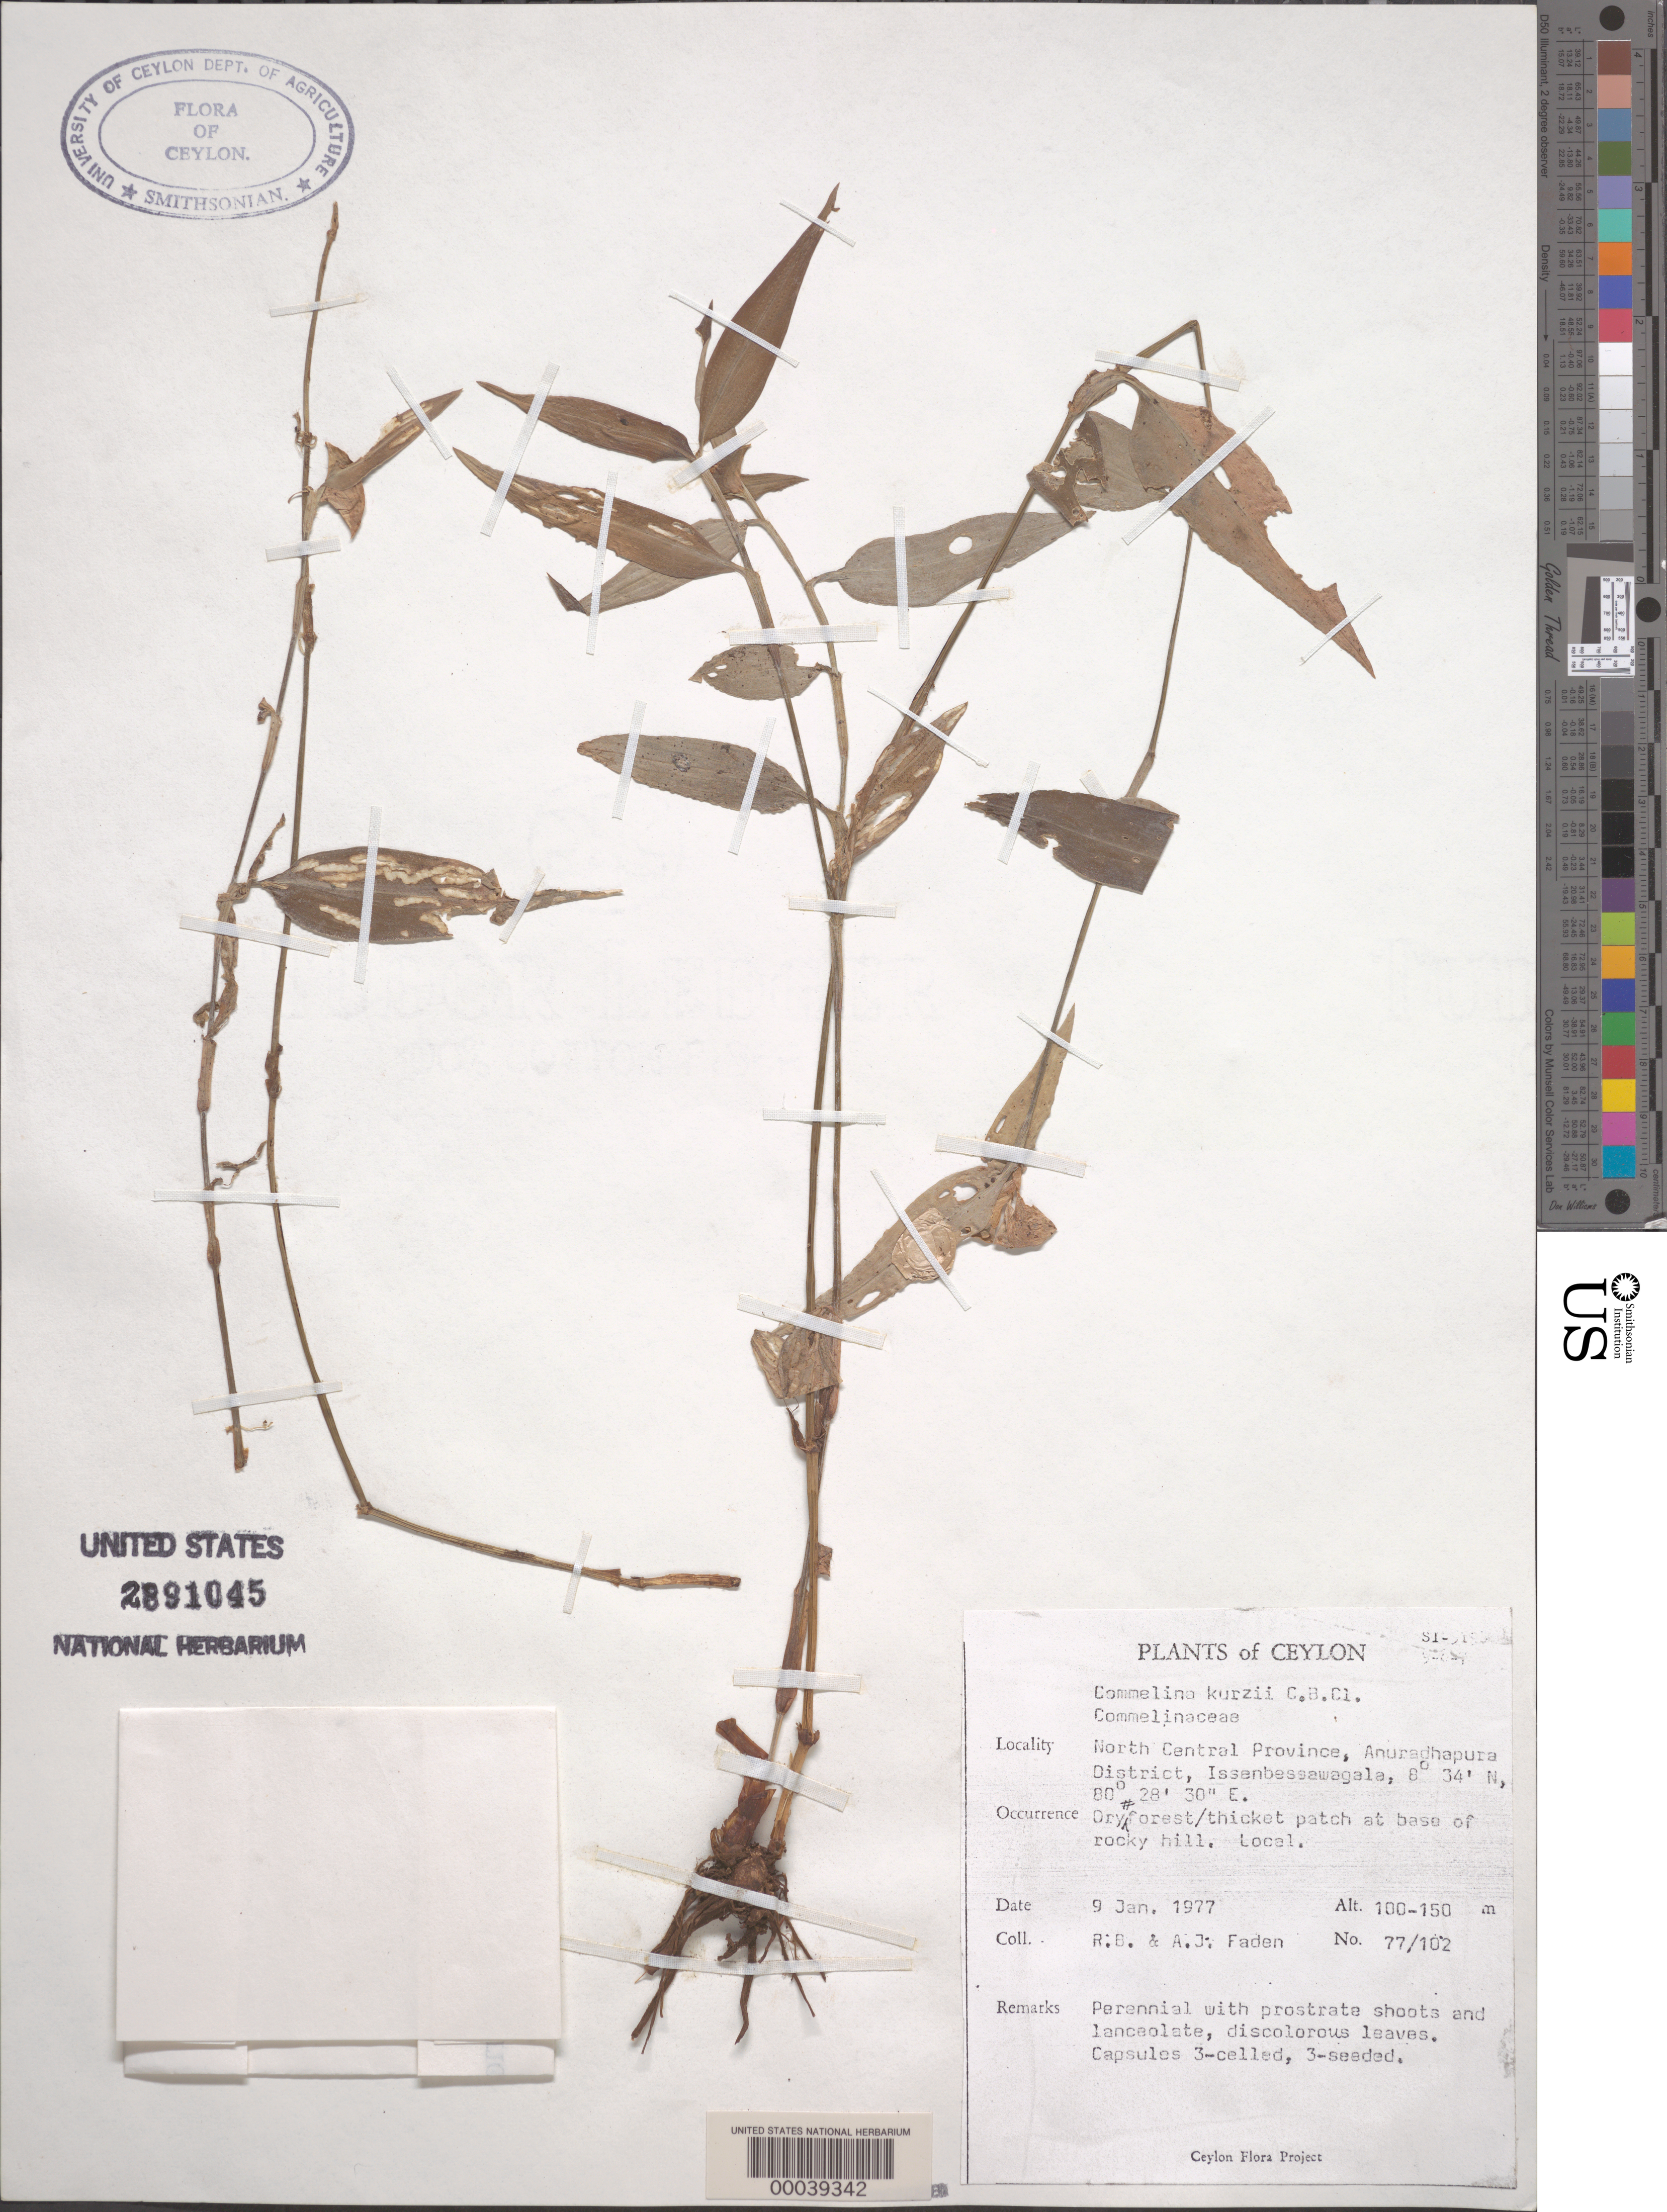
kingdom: Plantae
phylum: Tracheophyta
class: Liliopsida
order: Commelinales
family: Commelinaceae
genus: Commelina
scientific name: Commelina kurzii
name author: C.B. Clarke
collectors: R. B. Faden & A. J. Faden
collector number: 77/102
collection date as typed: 09 Jan 1977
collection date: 1977-01-09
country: Sri Lanka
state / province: North Central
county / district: Anuradhapura Dist.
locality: Issenbessawagala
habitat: Dry forest patch at base of rocky hill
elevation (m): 100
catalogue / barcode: US 2891045